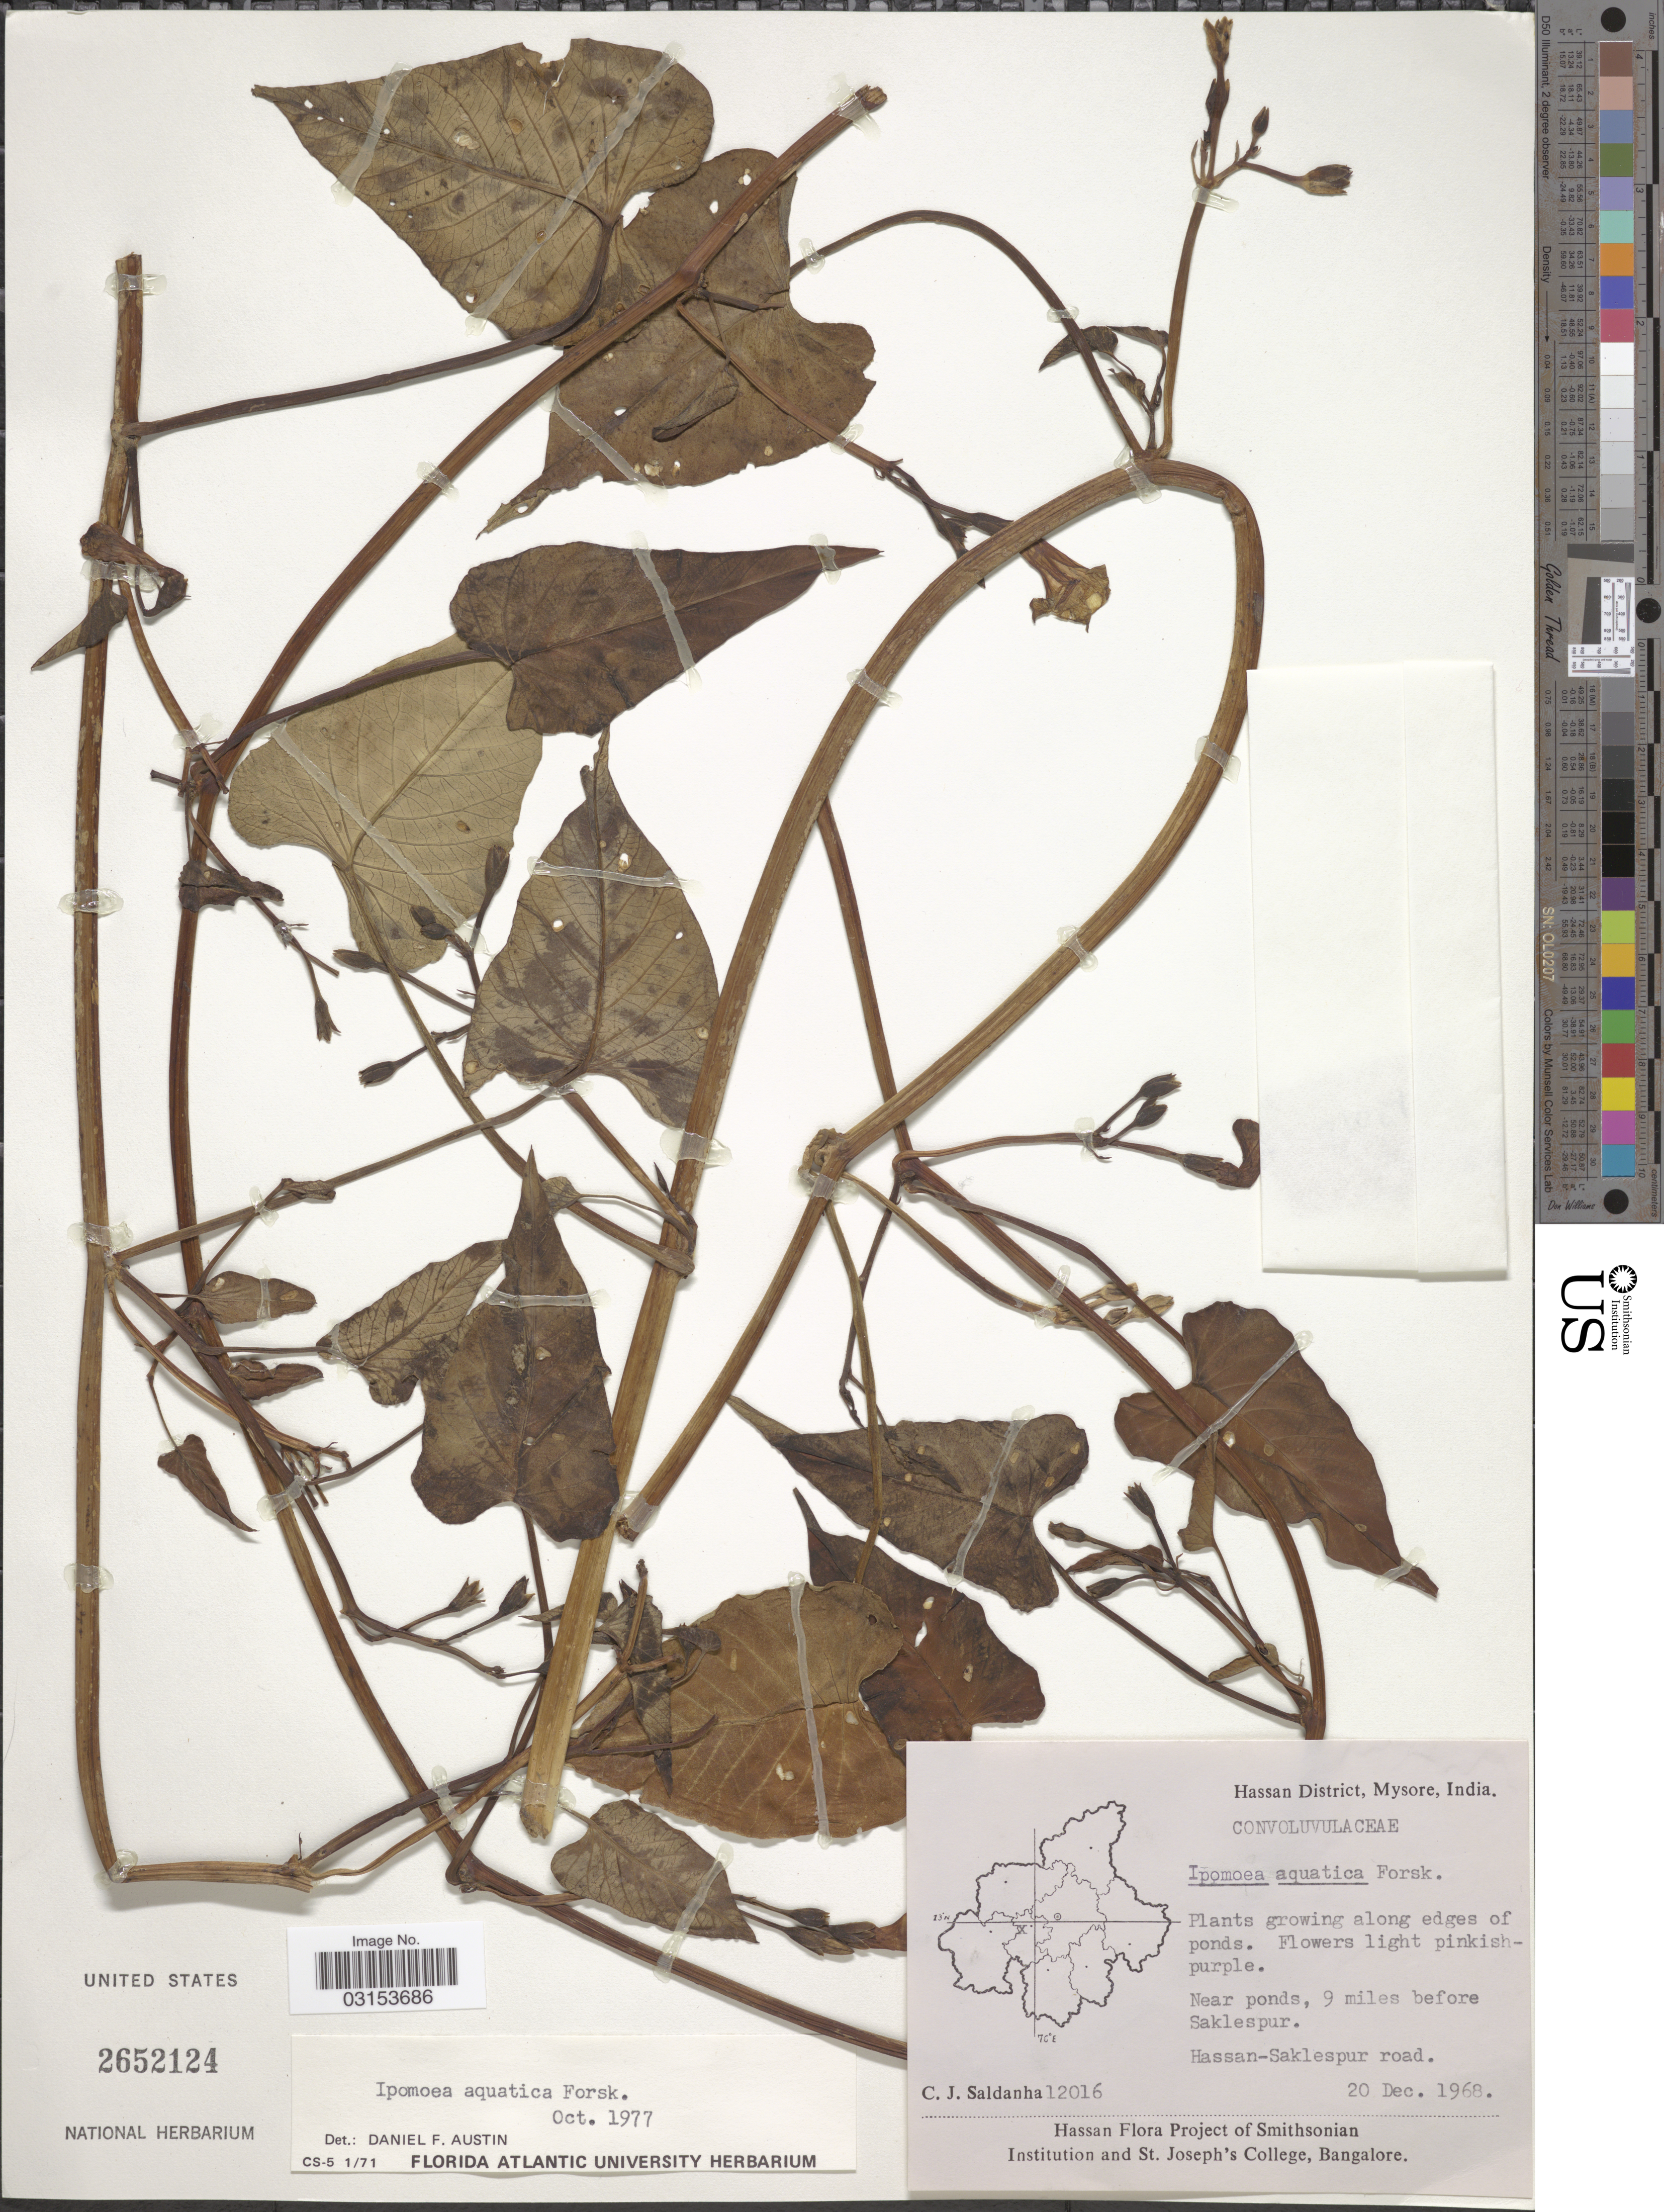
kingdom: Plantae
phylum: Tracheophyta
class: Magnoliopsida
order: Solanales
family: Convolvulaceae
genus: Ipomoea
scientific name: Ipomoea aquatica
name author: Forssk.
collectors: C. J. Saldanha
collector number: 12016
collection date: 1968-12-20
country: India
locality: Hassan District, Mysore. Near ponds, 9 miles before Saklespur. Hassan-Saklespur road.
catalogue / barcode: US 2652124